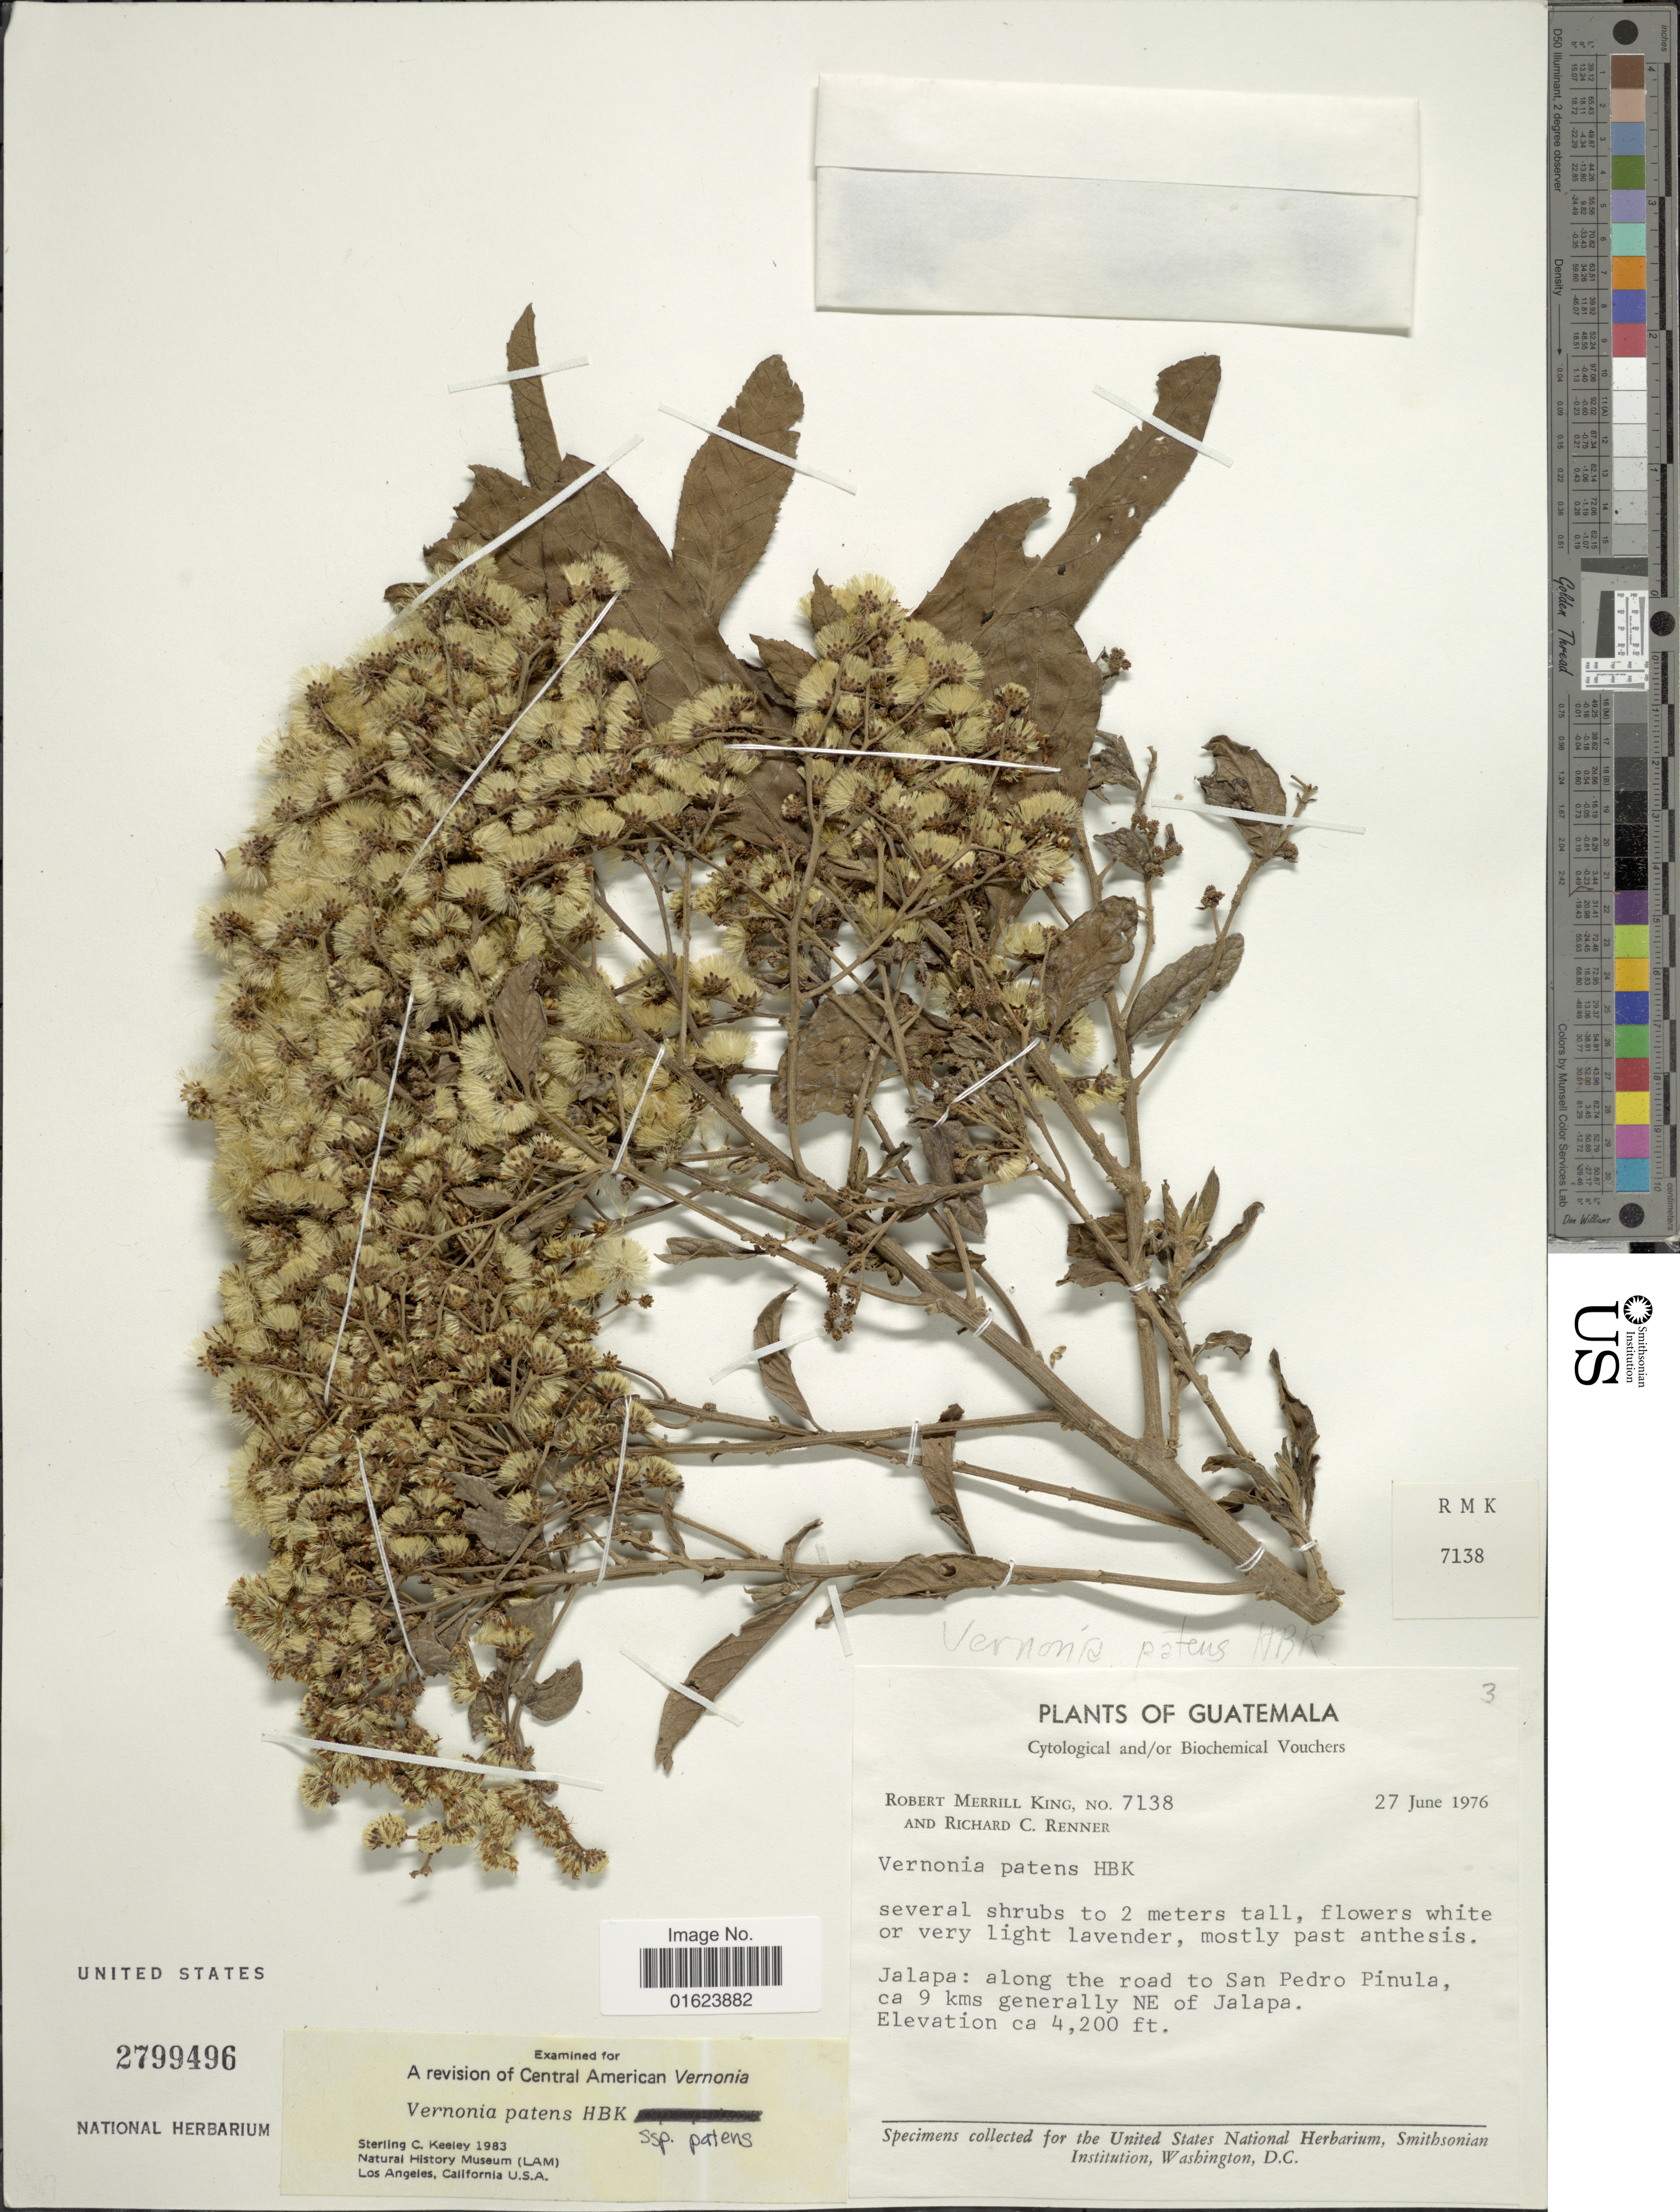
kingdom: Plantae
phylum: Tracheophyta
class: Magnoliopsida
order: Asterales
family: Asteraceae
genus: Vernonanthura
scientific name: Vernonanthura patens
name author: (Kunth) H. Rob.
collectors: R. M. King & R. C. Renner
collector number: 7138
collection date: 1976-06-27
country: Guatemala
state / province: Jalapa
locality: Guatemala, Jalapa: along the road to San Pedro Pinula ca 9 kms generally NE of Jalapa.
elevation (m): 1280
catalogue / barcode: US 2799496